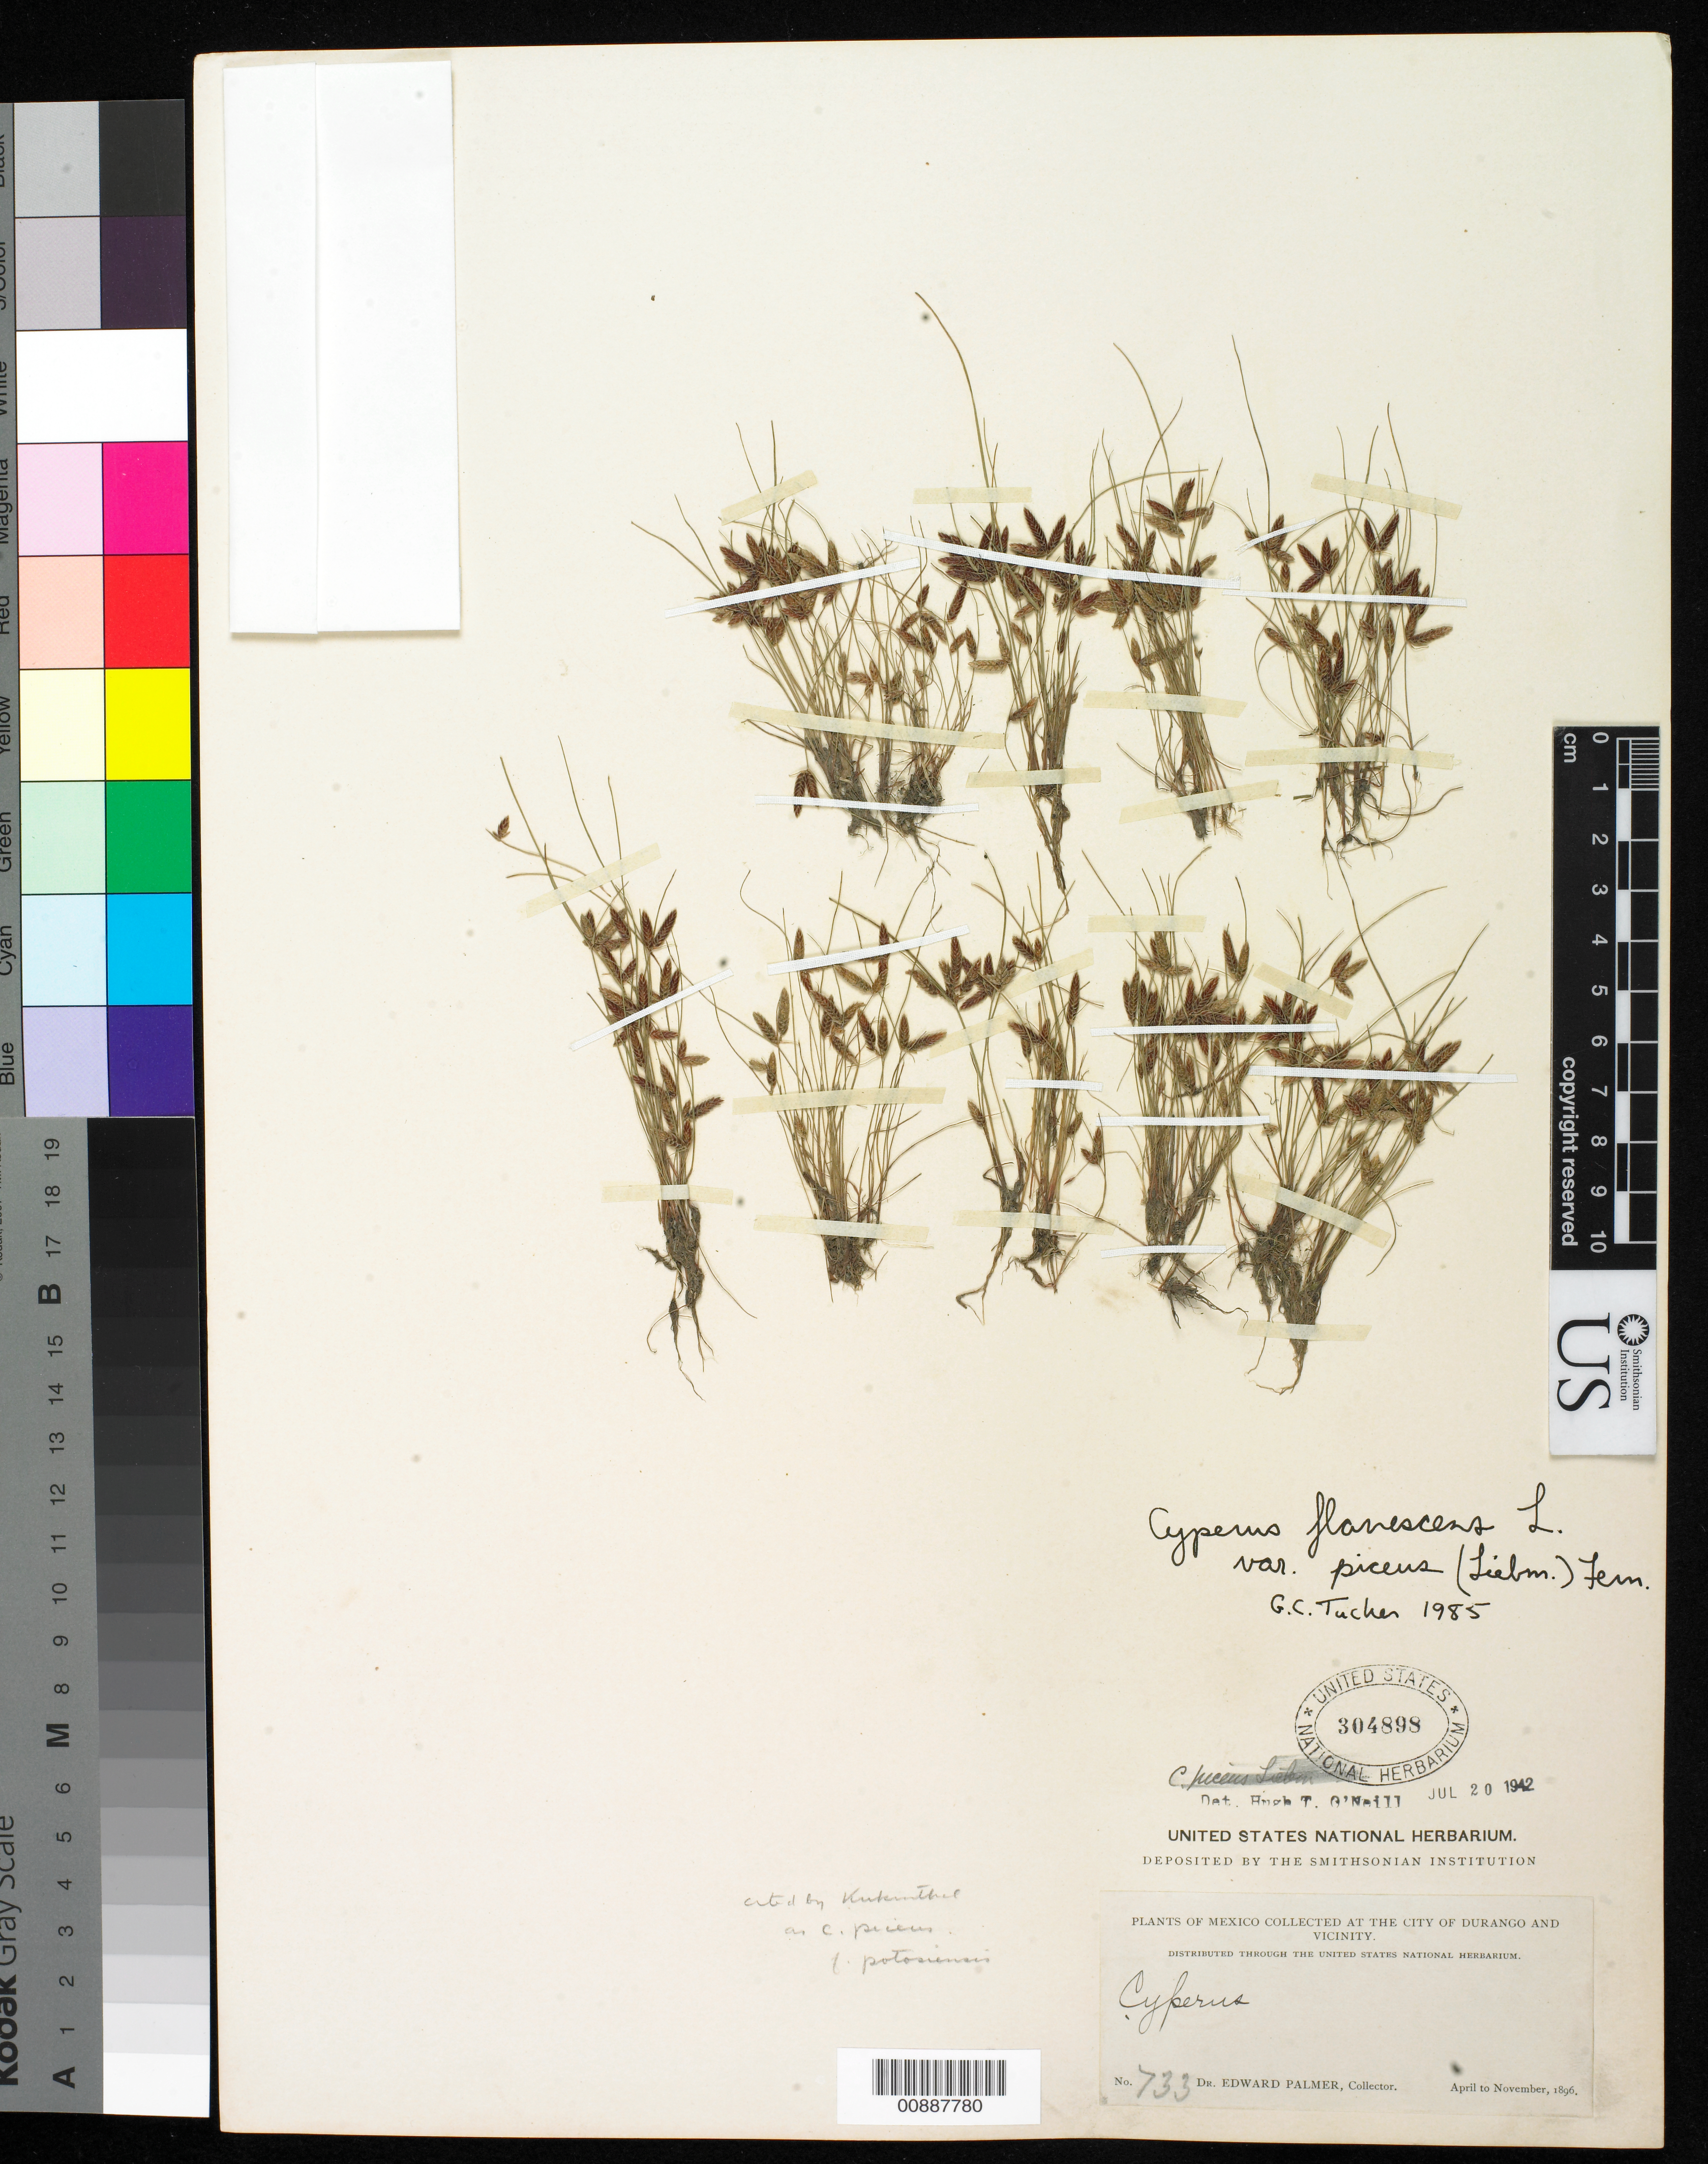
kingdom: Plantae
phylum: Tracheophyta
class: Liliopsida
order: Poales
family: Cyperaceae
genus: Cyperus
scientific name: Cyperus flavescens var. piceus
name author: (Liebm.) Fernald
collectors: E. Palmer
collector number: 733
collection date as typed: Apr 1896 to -- Nov 1896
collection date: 1896-04/1896-11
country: Mexico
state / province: Durango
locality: City of Durango and vicinity.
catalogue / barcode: US 304898